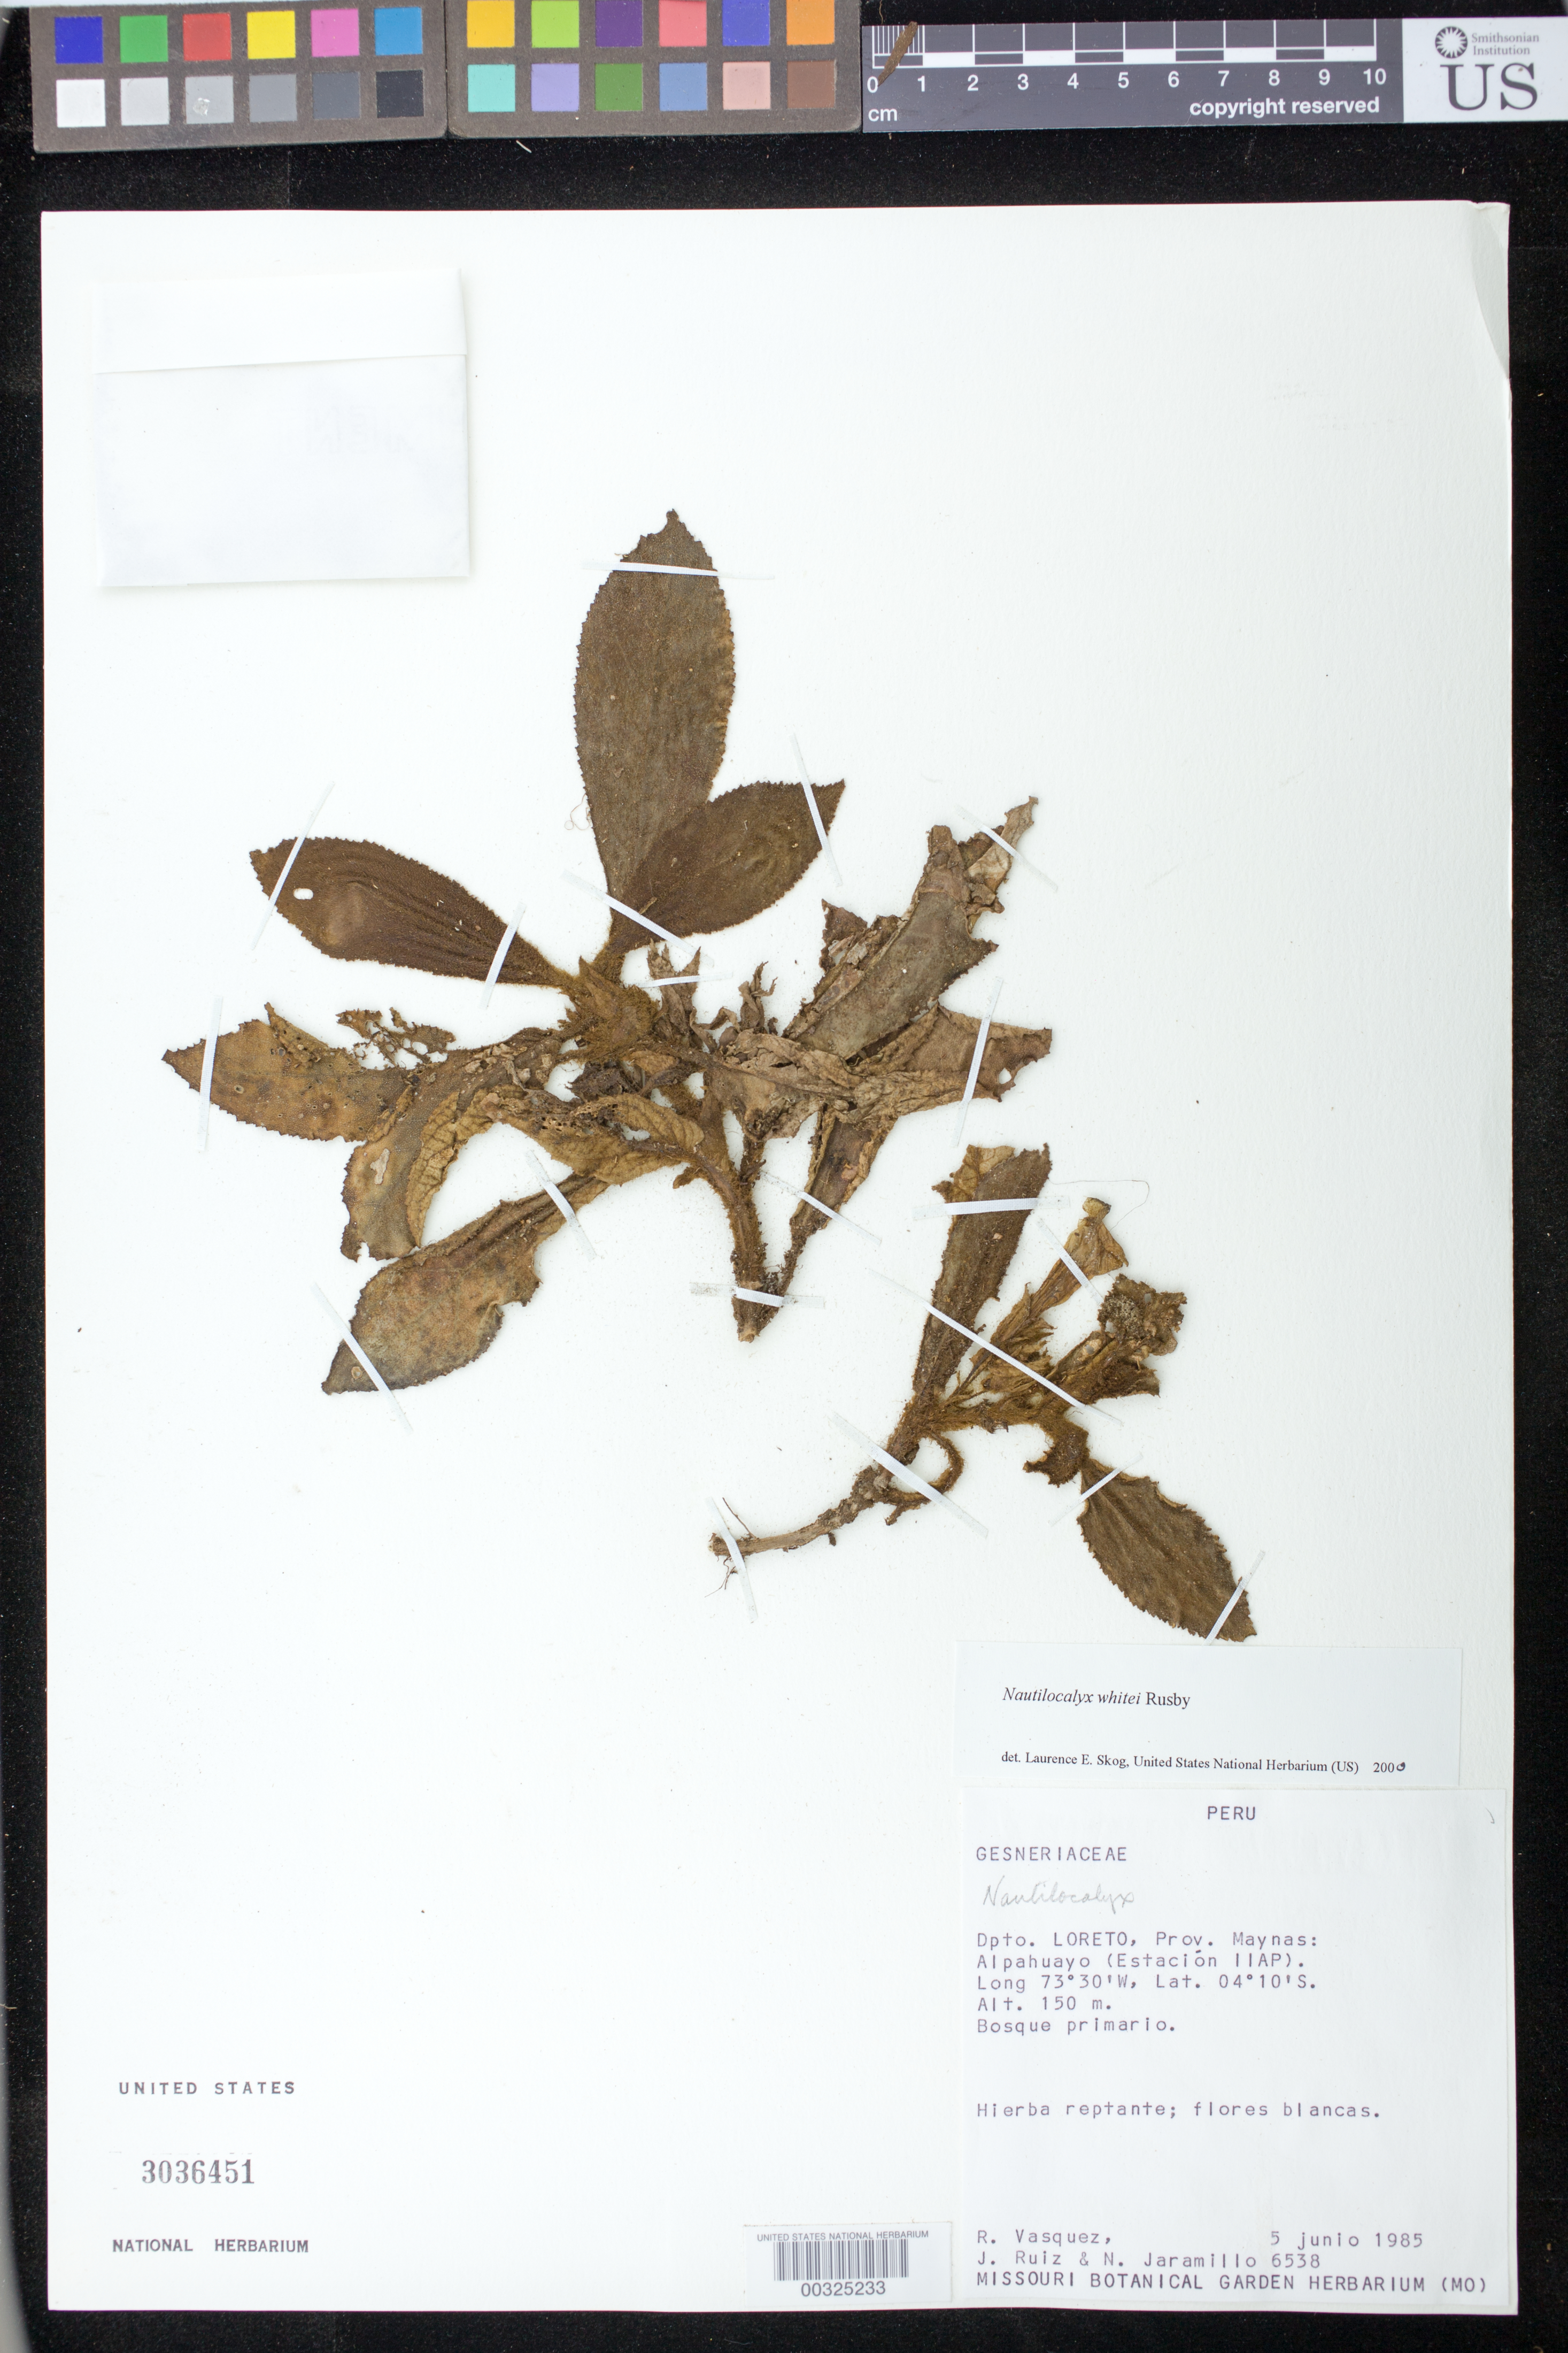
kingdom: Plantae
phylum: Tracheophyta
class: Magnoliopsida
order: Lamiales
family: Gesneriaceae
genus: Nautilocalyx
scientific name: Nautilocalyx sp.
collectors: R. Vásquez, J. Ruiz & N. Jaramillo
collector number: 6538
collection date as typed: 05 Jun 1985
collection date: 1985-06-05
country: Peru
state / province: Loreto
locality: Prov. Maynas; Alpahuayo (Estación IIAP)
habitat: Bosque primario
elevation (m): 150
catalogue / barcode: US 3036451